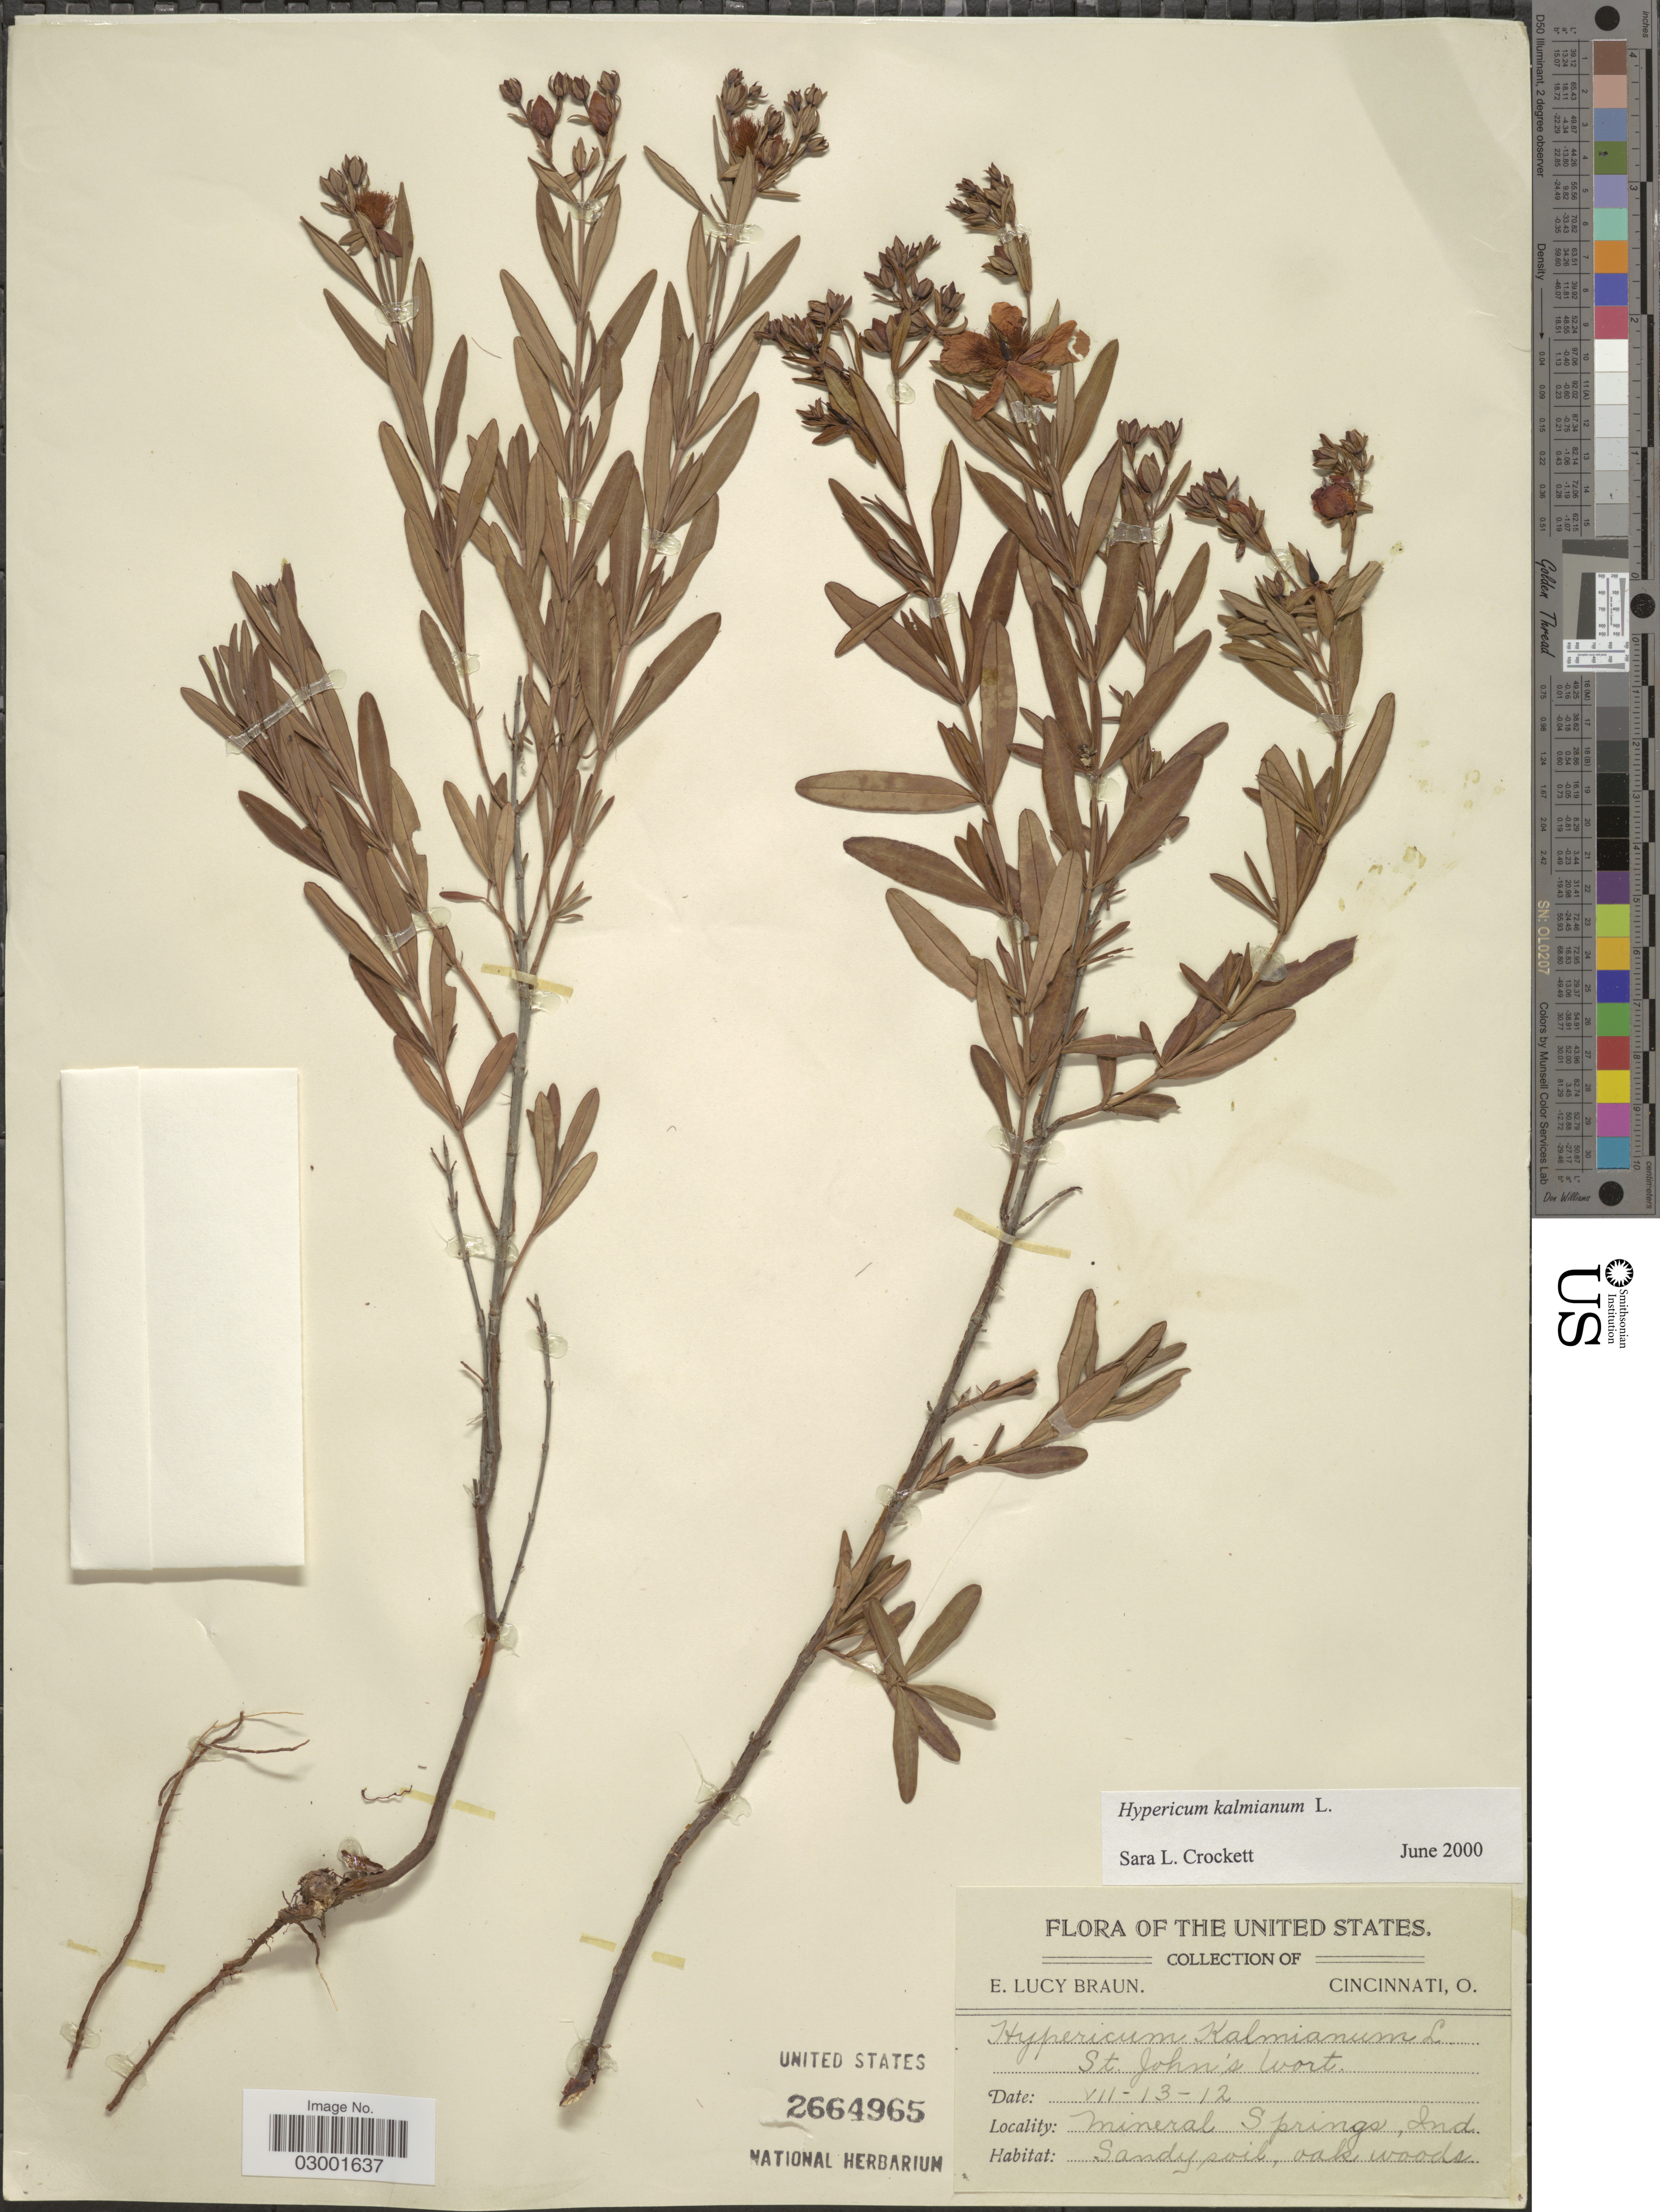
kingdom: Plantae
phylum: Tracheophyta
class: Magnoliopsida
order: Malpighiales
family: Hypericaceae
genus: Hypericum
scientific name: Hypericum kalmianum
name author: L.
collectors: E. L. Braun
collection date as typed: Transcribed d/m/y: 13/7/12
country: United States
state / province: Indiana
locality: St. John's Wort. Mineral Springs, Ind.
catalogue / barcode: US 2664965